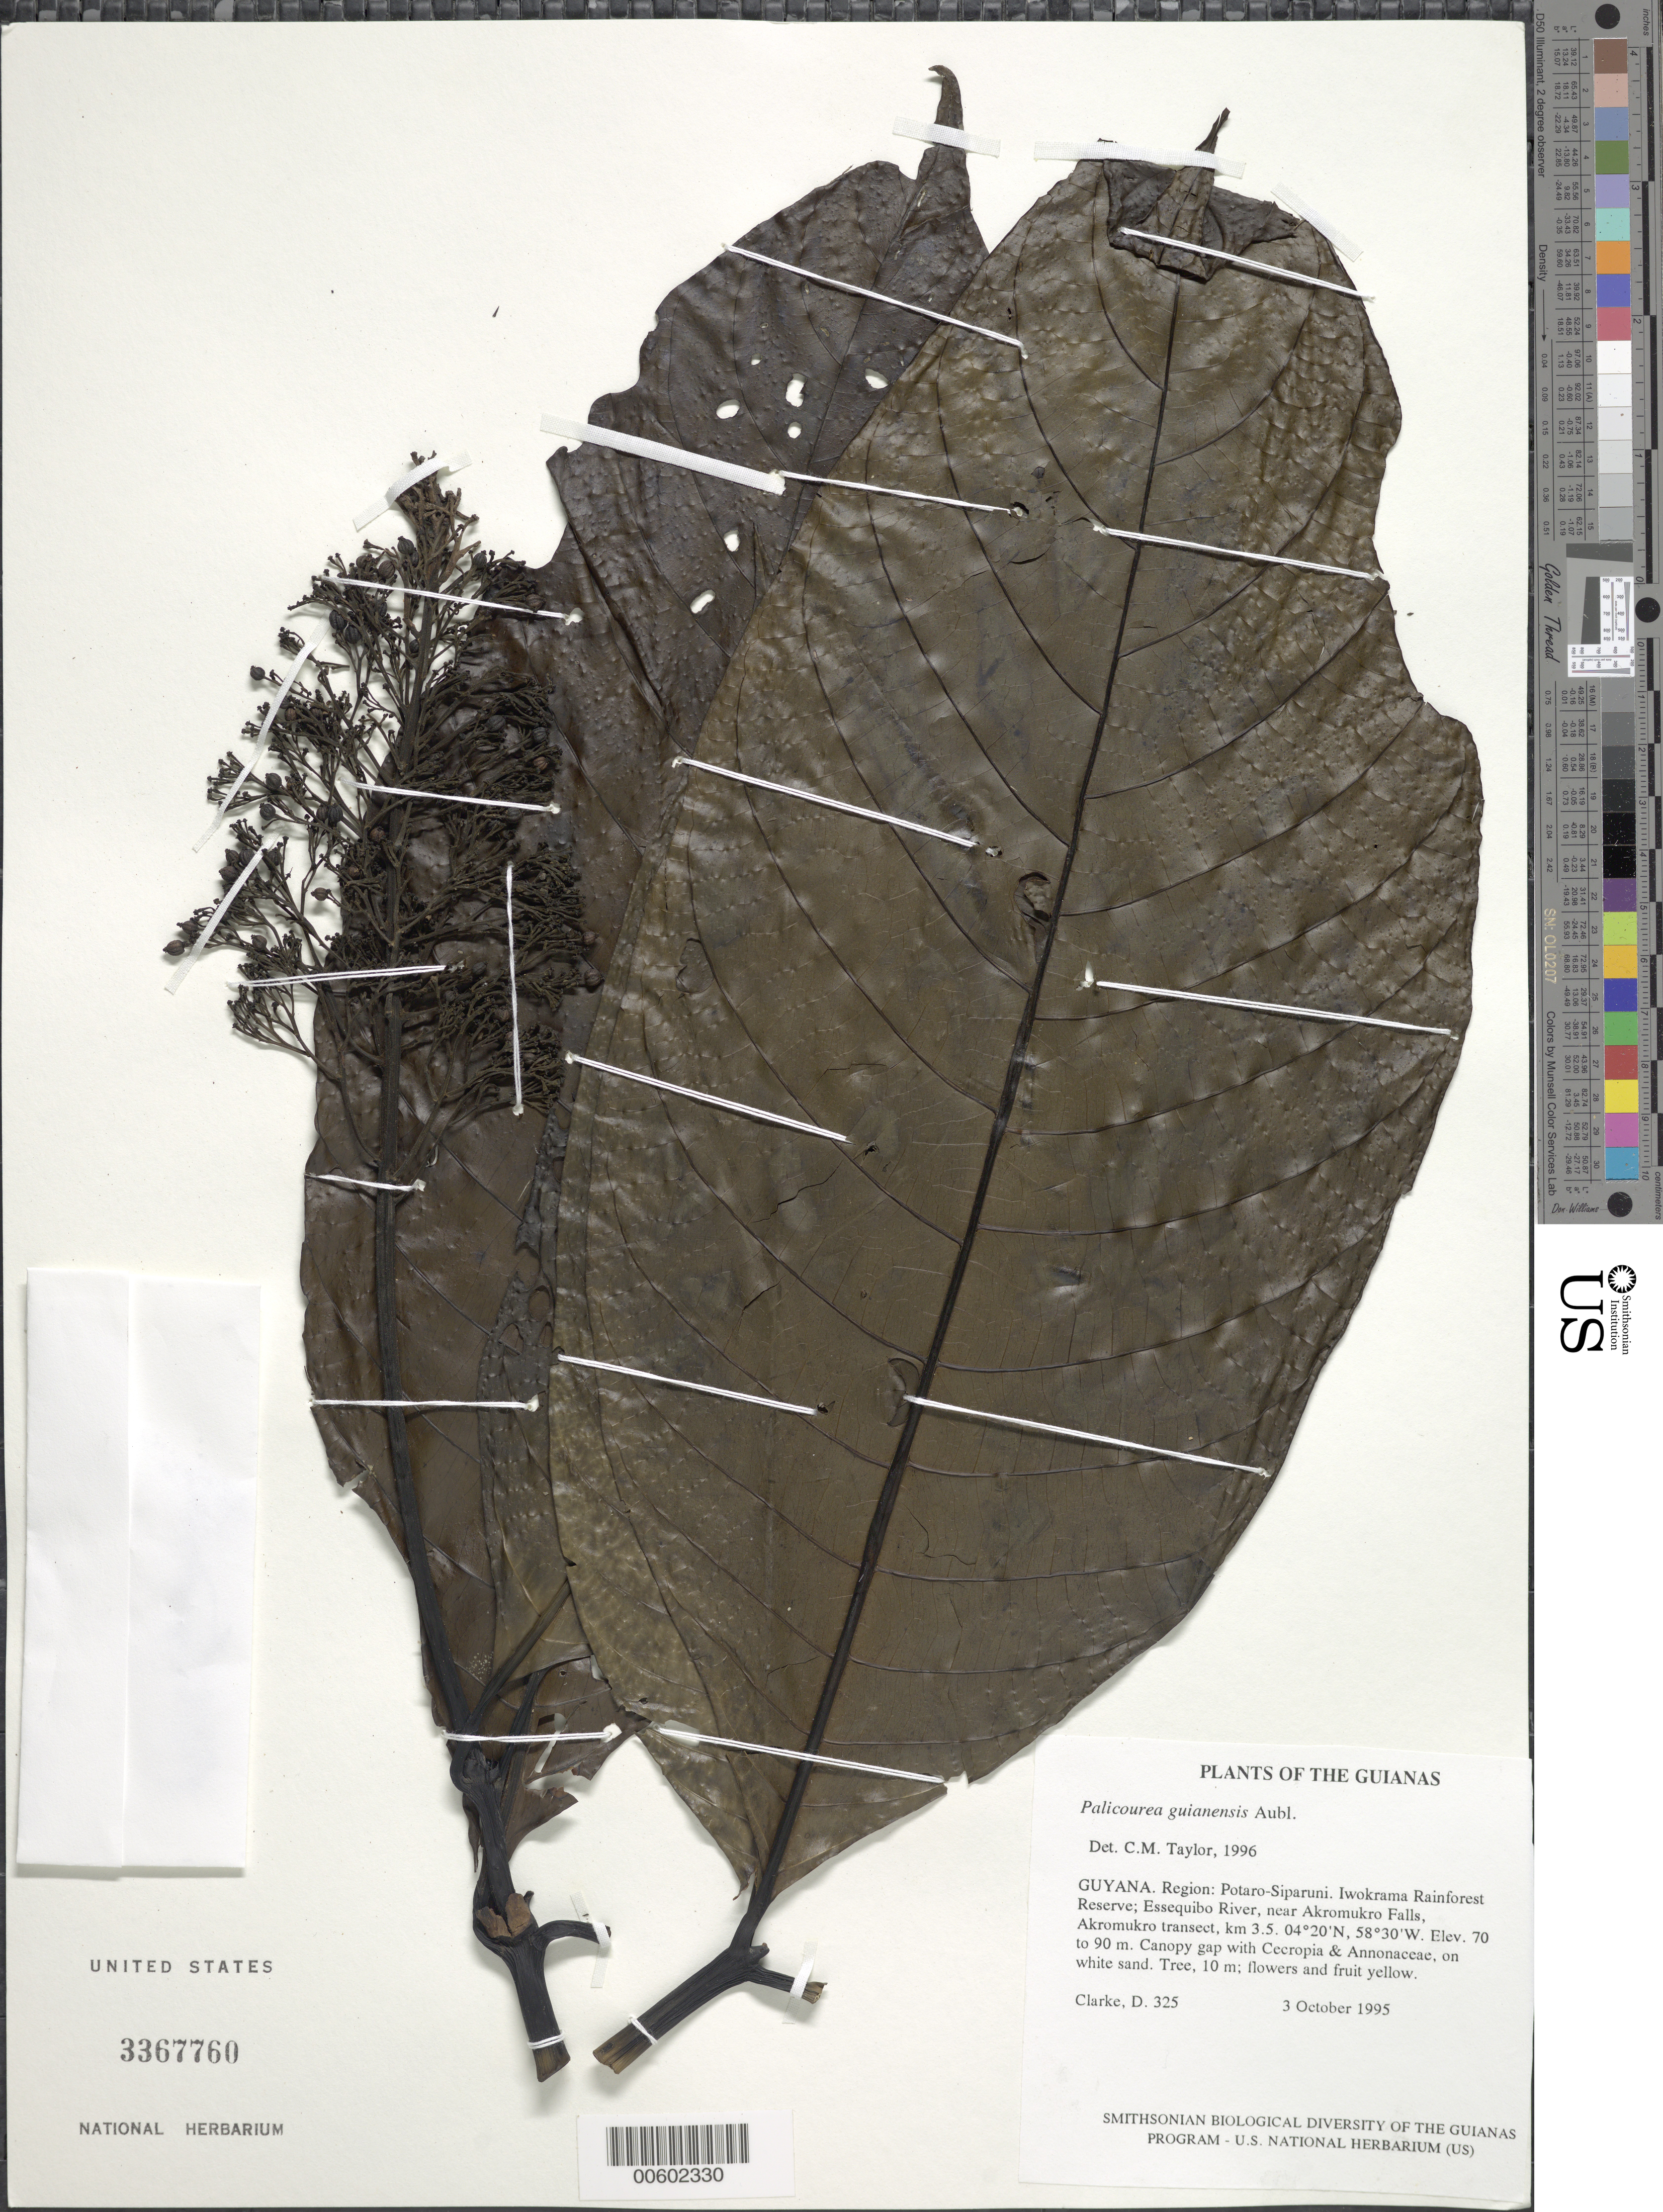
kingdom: Plantae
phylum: Tracheophyta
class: Magnoliopsida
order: Gentianales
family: Rubiaceae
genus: Palicourea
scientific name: Palicourea guianensis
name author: Aubl.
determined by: Taylor, Charlotte M.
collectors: H. D. Clarke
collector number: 325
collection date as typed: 3 October 1995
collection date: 1995-10-03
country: Guyana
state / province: Potaro-Siparuni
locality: Iwokrama Rainforest Reserve; Essequibo River, near Akromukro Falls, Akromukro transect, km 3.5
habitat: Canopy gap with Cecropia & Annonaceae, on white sand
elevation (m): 70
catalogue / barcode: US 3367760